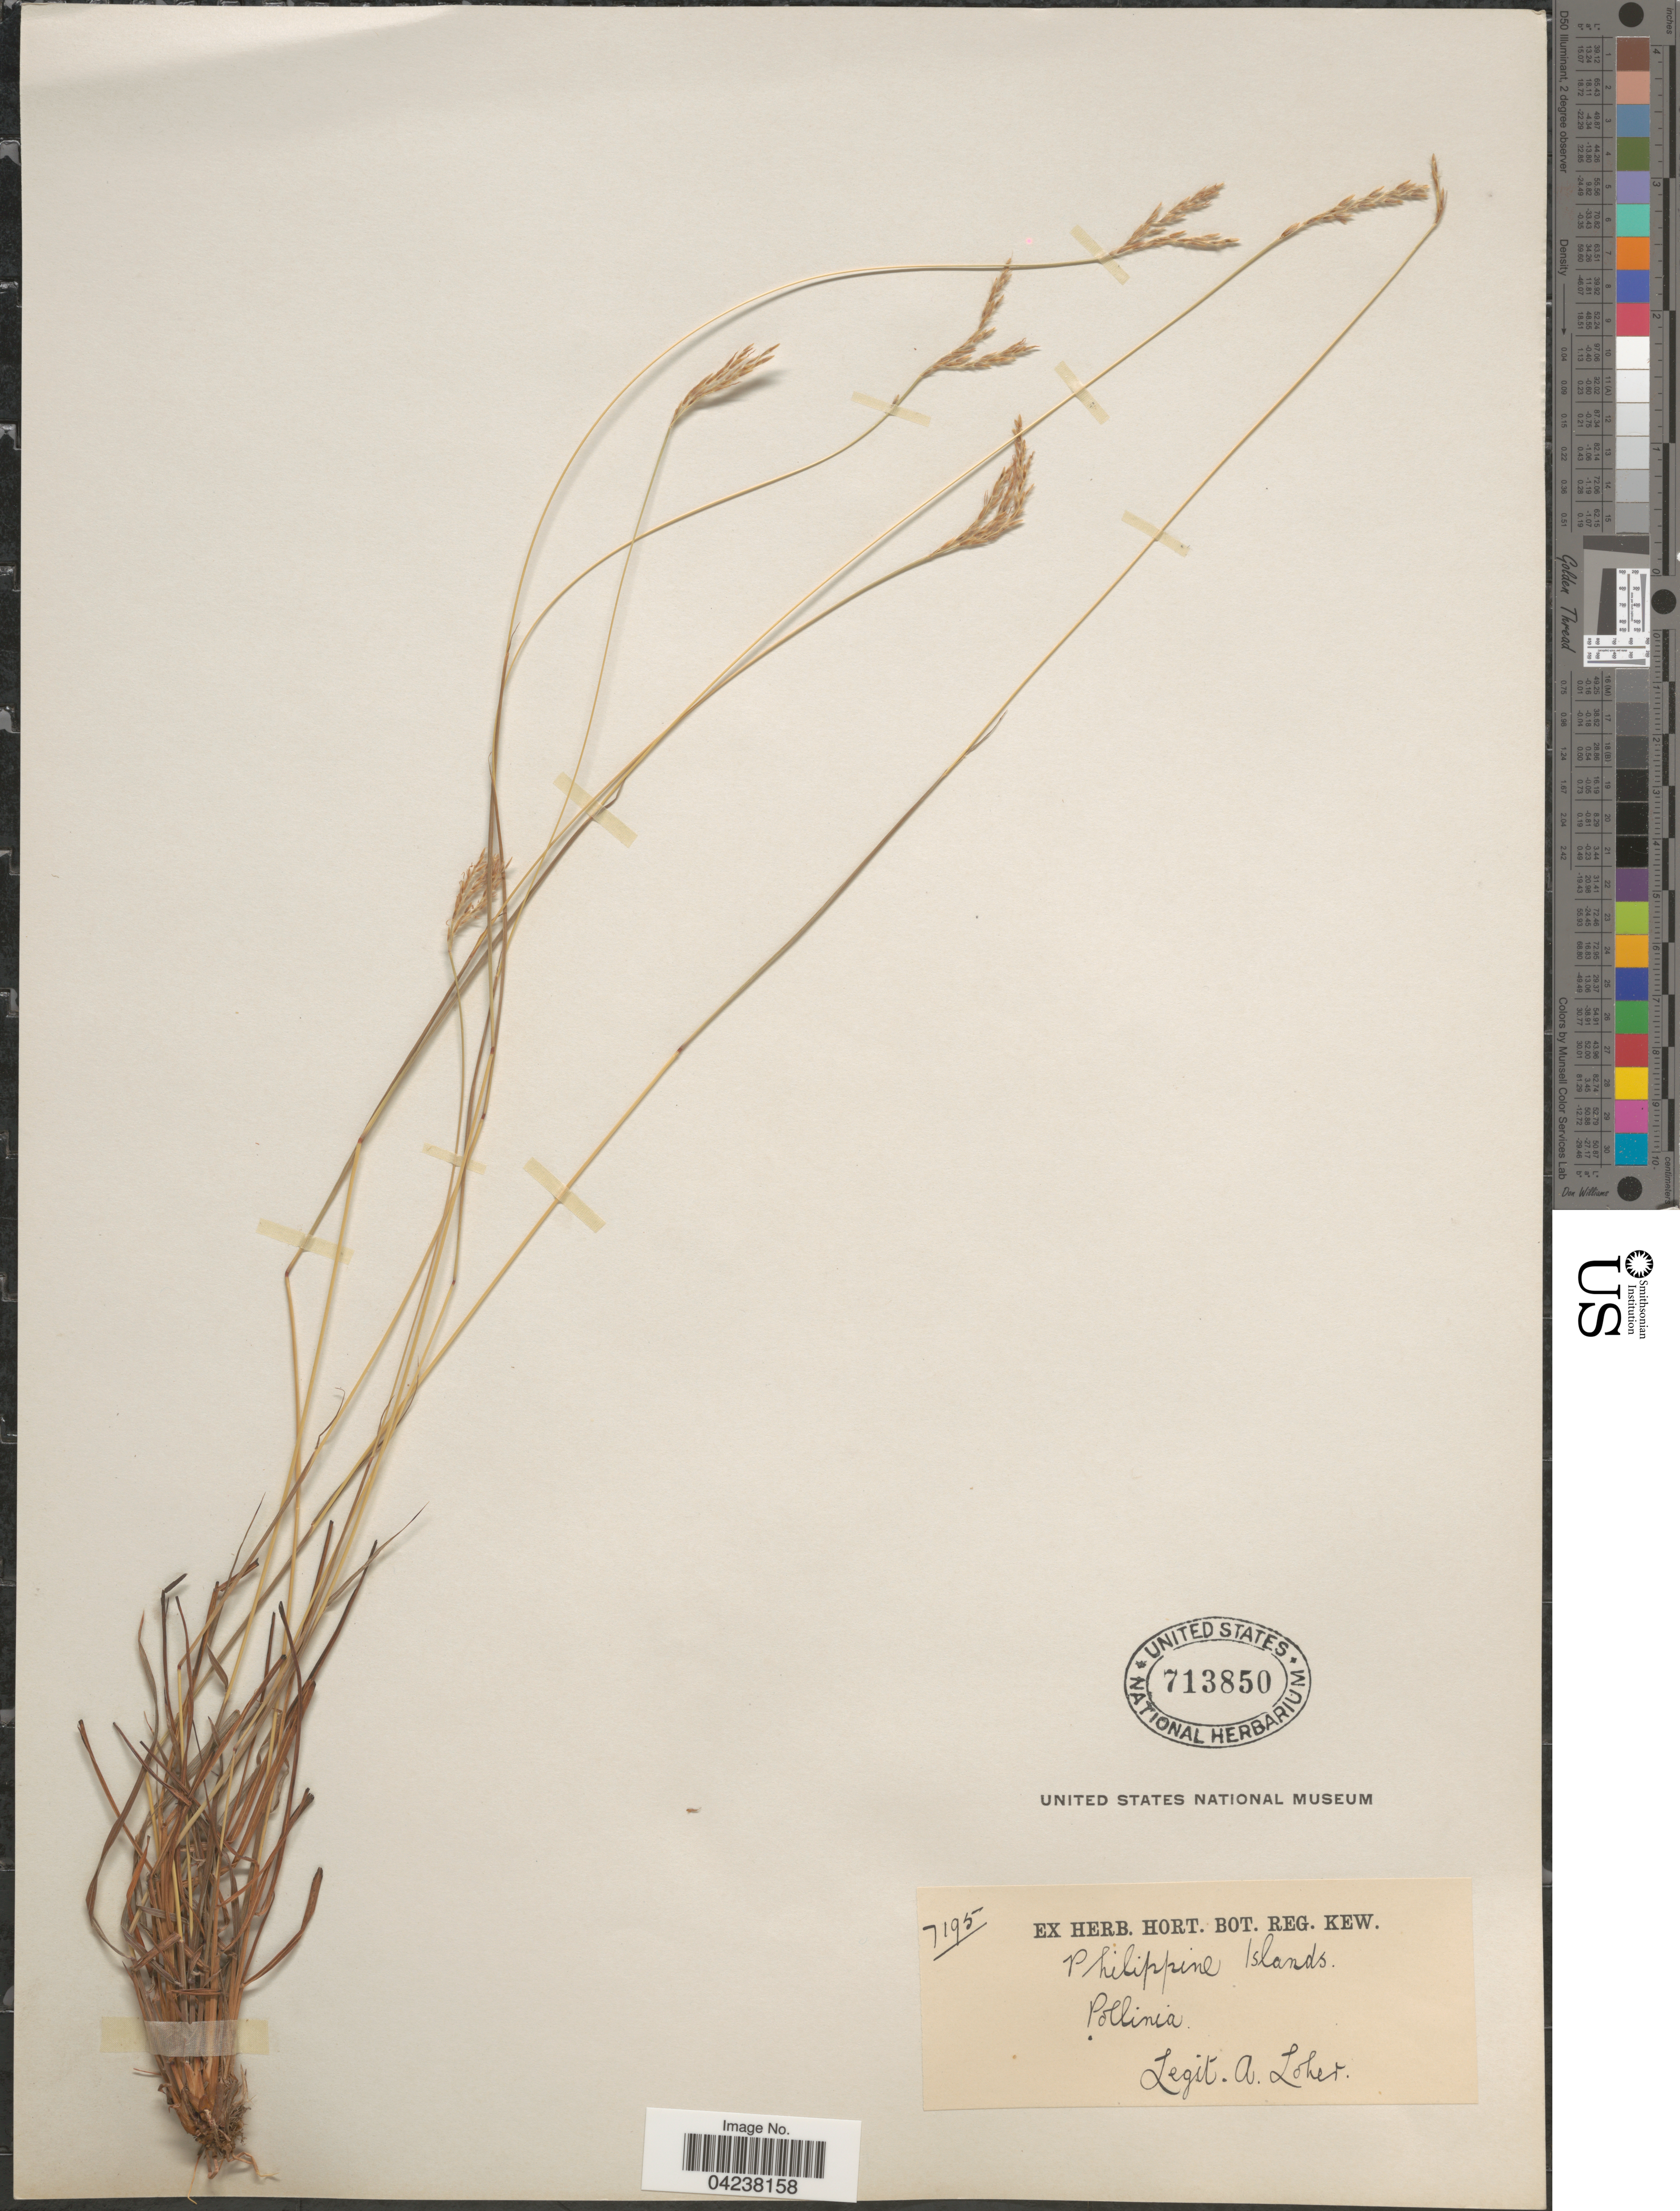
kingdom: Plantae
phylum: Tracheophyta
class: Liliopsida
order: Poales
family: Poaceae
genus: Microstegium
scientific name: Microstegium sp.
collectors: A. Loher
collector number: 7195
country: Philippines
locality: Philippine Islands. Pollinia.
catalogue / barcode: US 713850